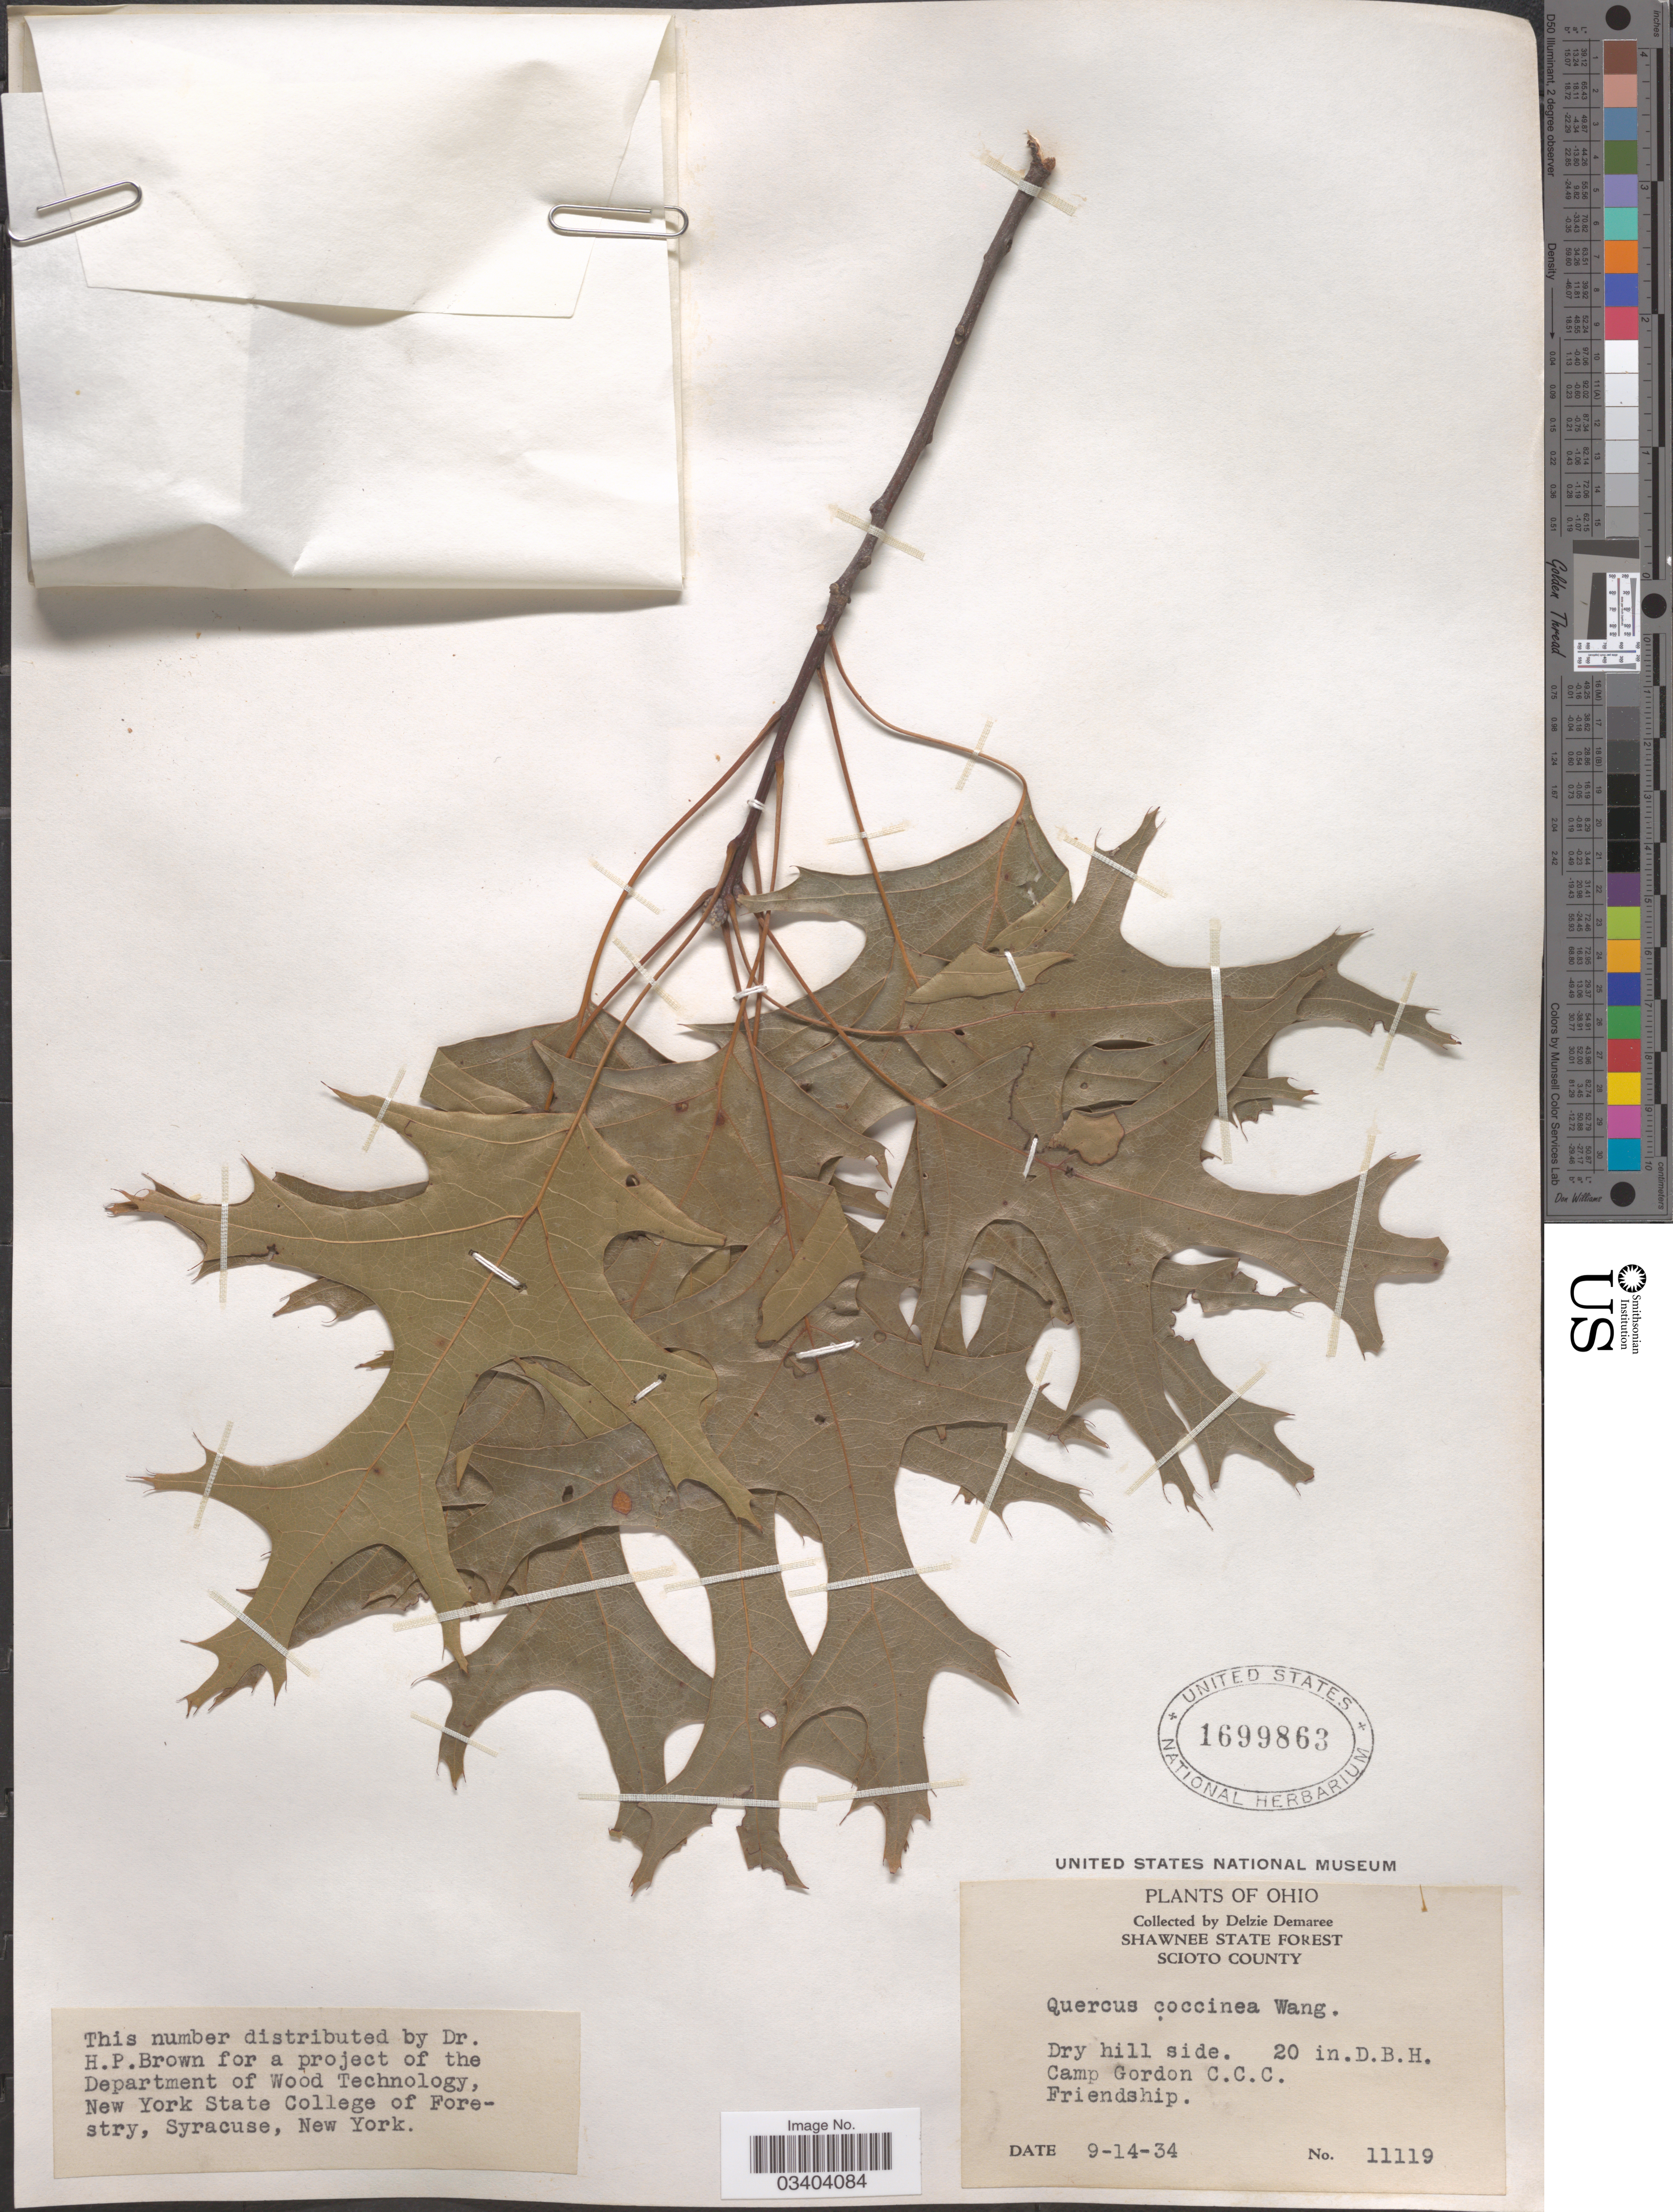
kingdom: Plantae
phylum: Tracheophyta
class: Magnoliopsida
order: Fagales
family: Fagaceae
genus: Quercus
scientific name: Quercus coccinea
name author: Münchh.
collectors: D. Demaree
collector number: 11119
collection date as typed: Transcribed d/m/y: 14/9/34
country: United States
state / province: Ohio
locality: Shawnee State Forest. Scioto County. Camp Gordon C.C.C. Friendship.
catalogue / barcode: US 1699863